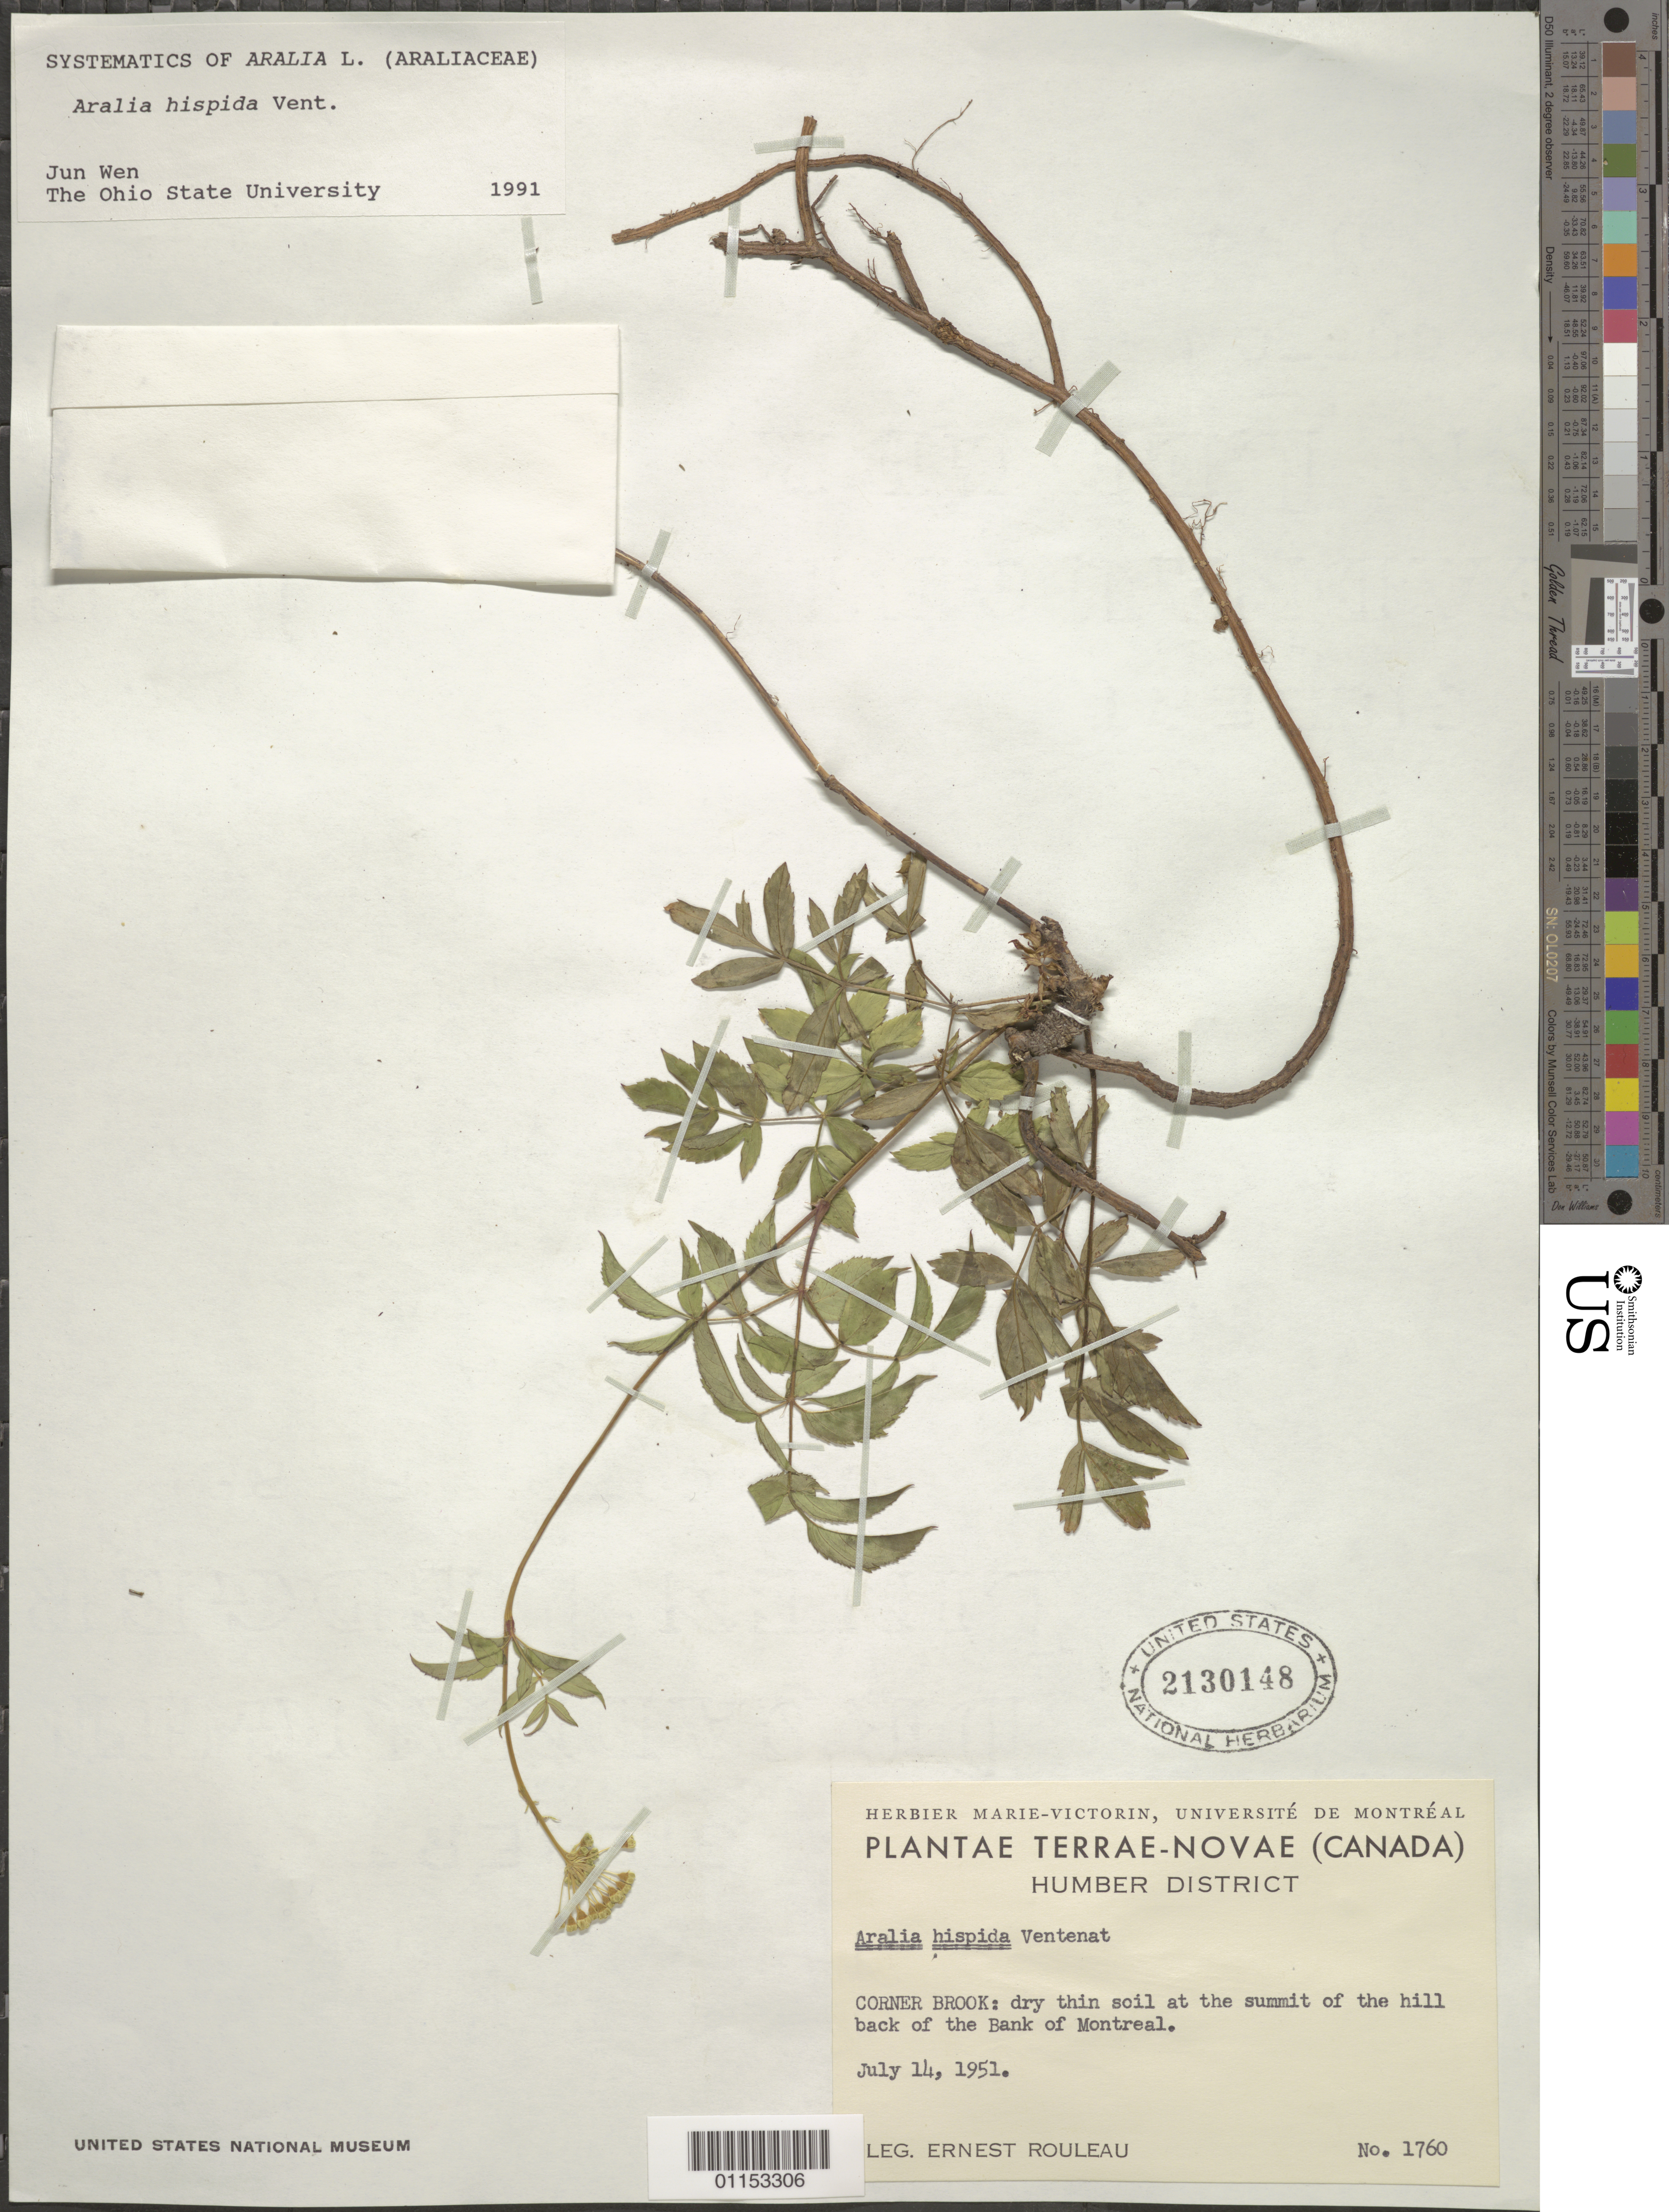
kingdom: Plantae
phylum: Tracheophyta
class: Magnoliopsida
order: Apiales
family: Araliaceae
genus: Aralia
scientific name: Aralia hispida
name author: Vent.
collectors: E. Rouleau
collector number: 1760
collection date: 1951-07-14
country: Canada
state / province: Newfoundland and Labrador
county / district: Humber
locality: Corner Brook. Back of the Bank of Montreal.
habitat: Dry thin soil at the summit of the hill.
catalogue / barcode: US 2130148